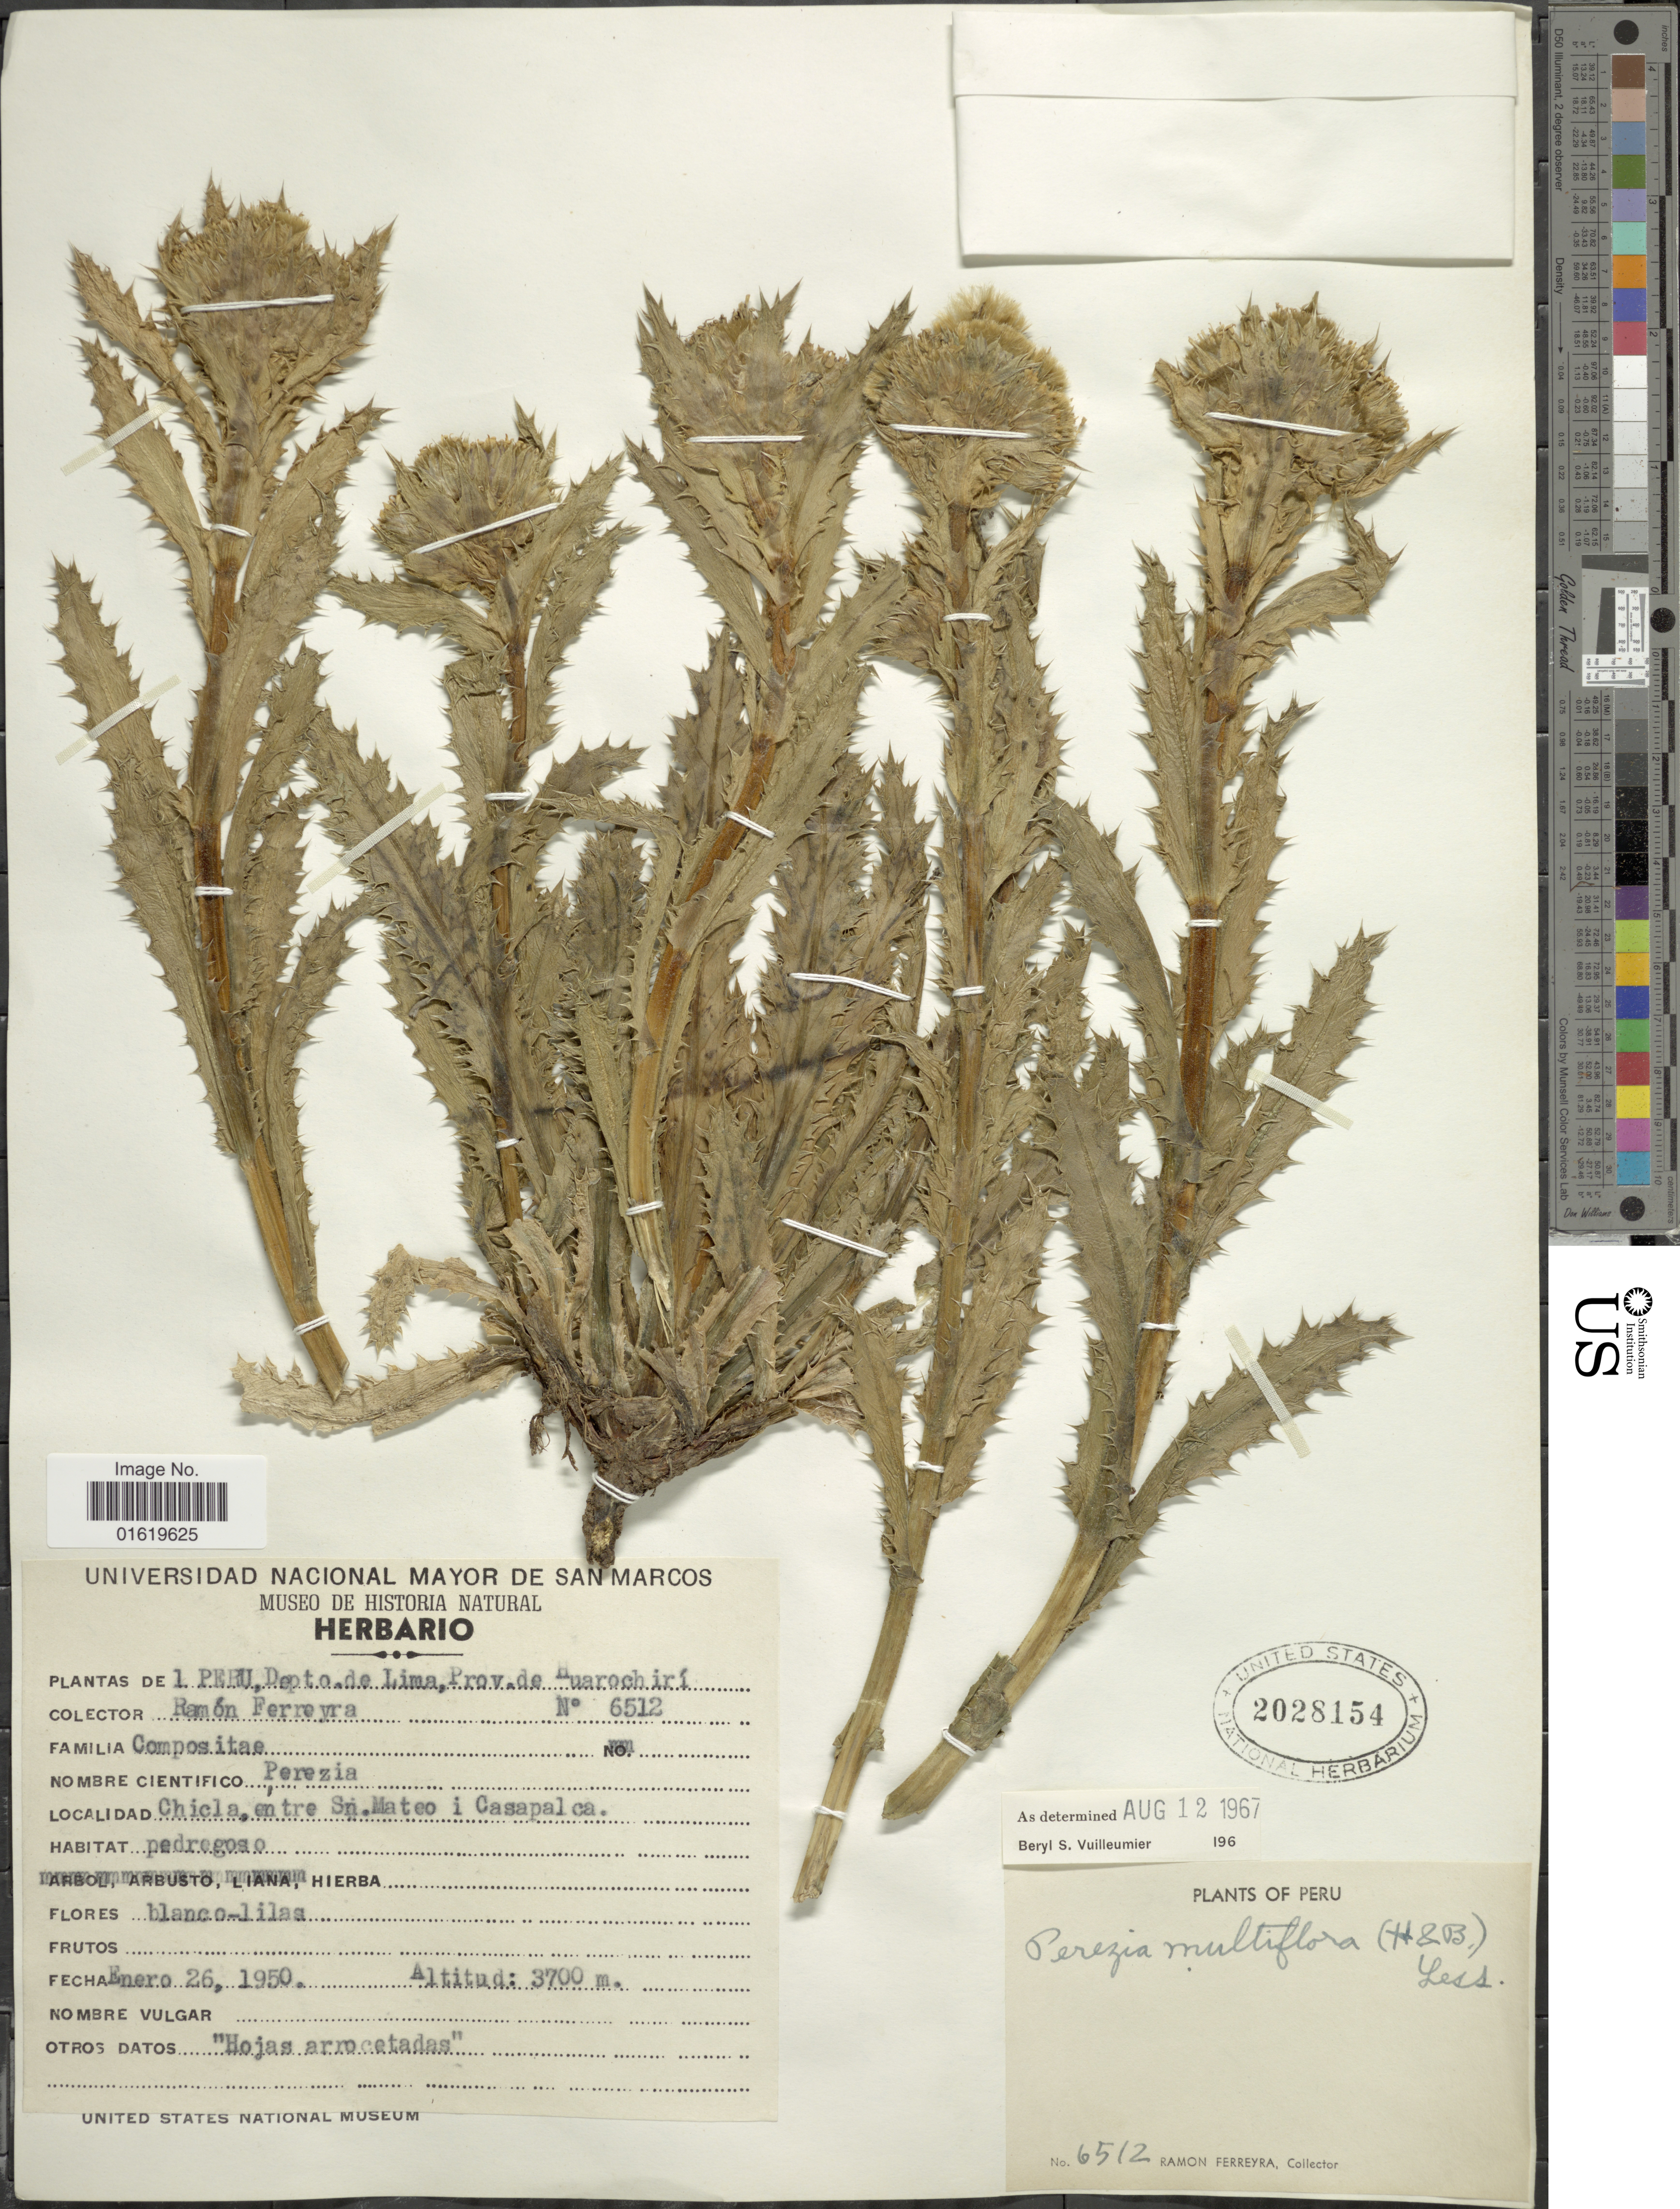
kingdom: Plantae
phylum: Tracheophyta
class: Magnoliopsida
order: Asterales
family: Asteraceae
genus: Perezia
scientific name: Perezia multiflora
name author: Less.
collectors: R. A. Ferreyra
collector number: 6512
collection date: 1950-01-26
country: Peru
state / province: Lima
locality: Depto. de Lima, Prov. de Huarochiri. Chicla, entre Sn. Mateo i Casapalca.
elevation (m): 3700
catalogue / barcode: US 2028154